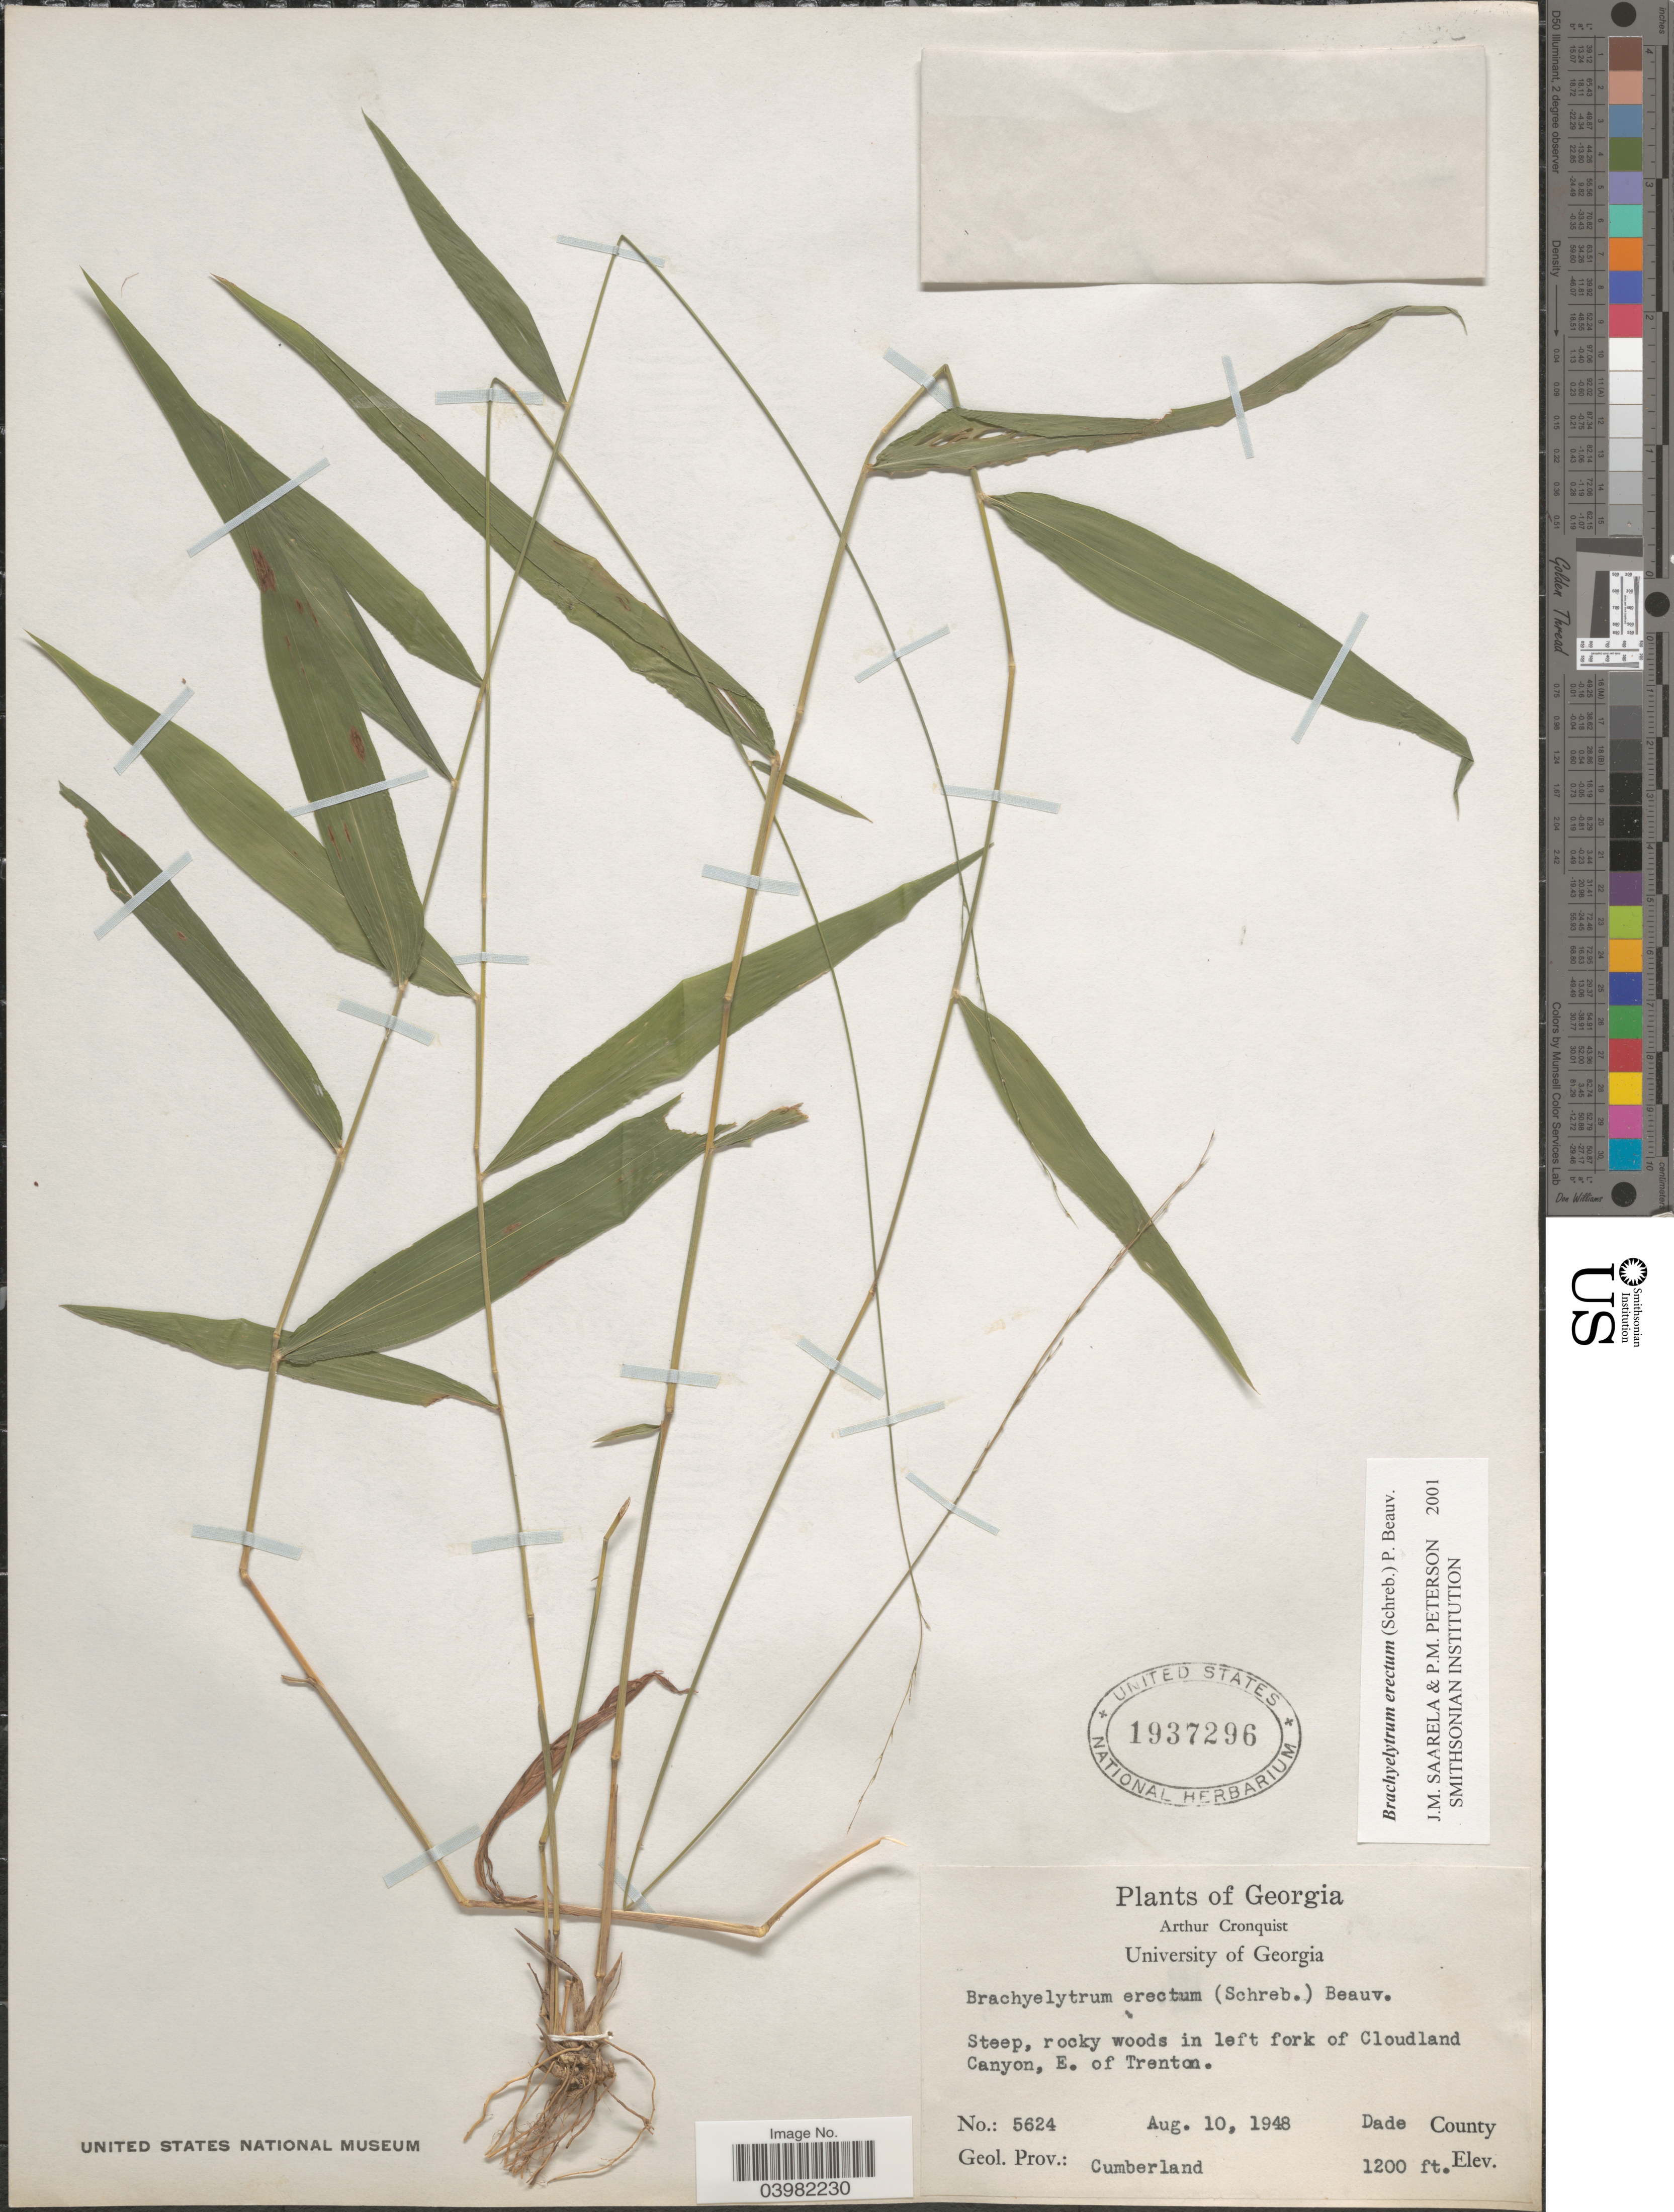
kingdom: Plantae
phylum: Tracheophyta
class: Liliopsida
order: Poales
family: Poaceae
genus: Brachyelytrum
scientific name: Brachyelytrum erectum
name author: (Schreb.) P. Beauv.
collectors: A. J. Cronquist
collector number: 5624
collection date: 1948-08-10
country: United States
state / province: Georgia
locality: In left fork of Cloudland Canyon, E. of Trenton. Dade County. Geol. Prov.: Cumberland.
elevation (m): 366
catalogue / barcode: US 1937296